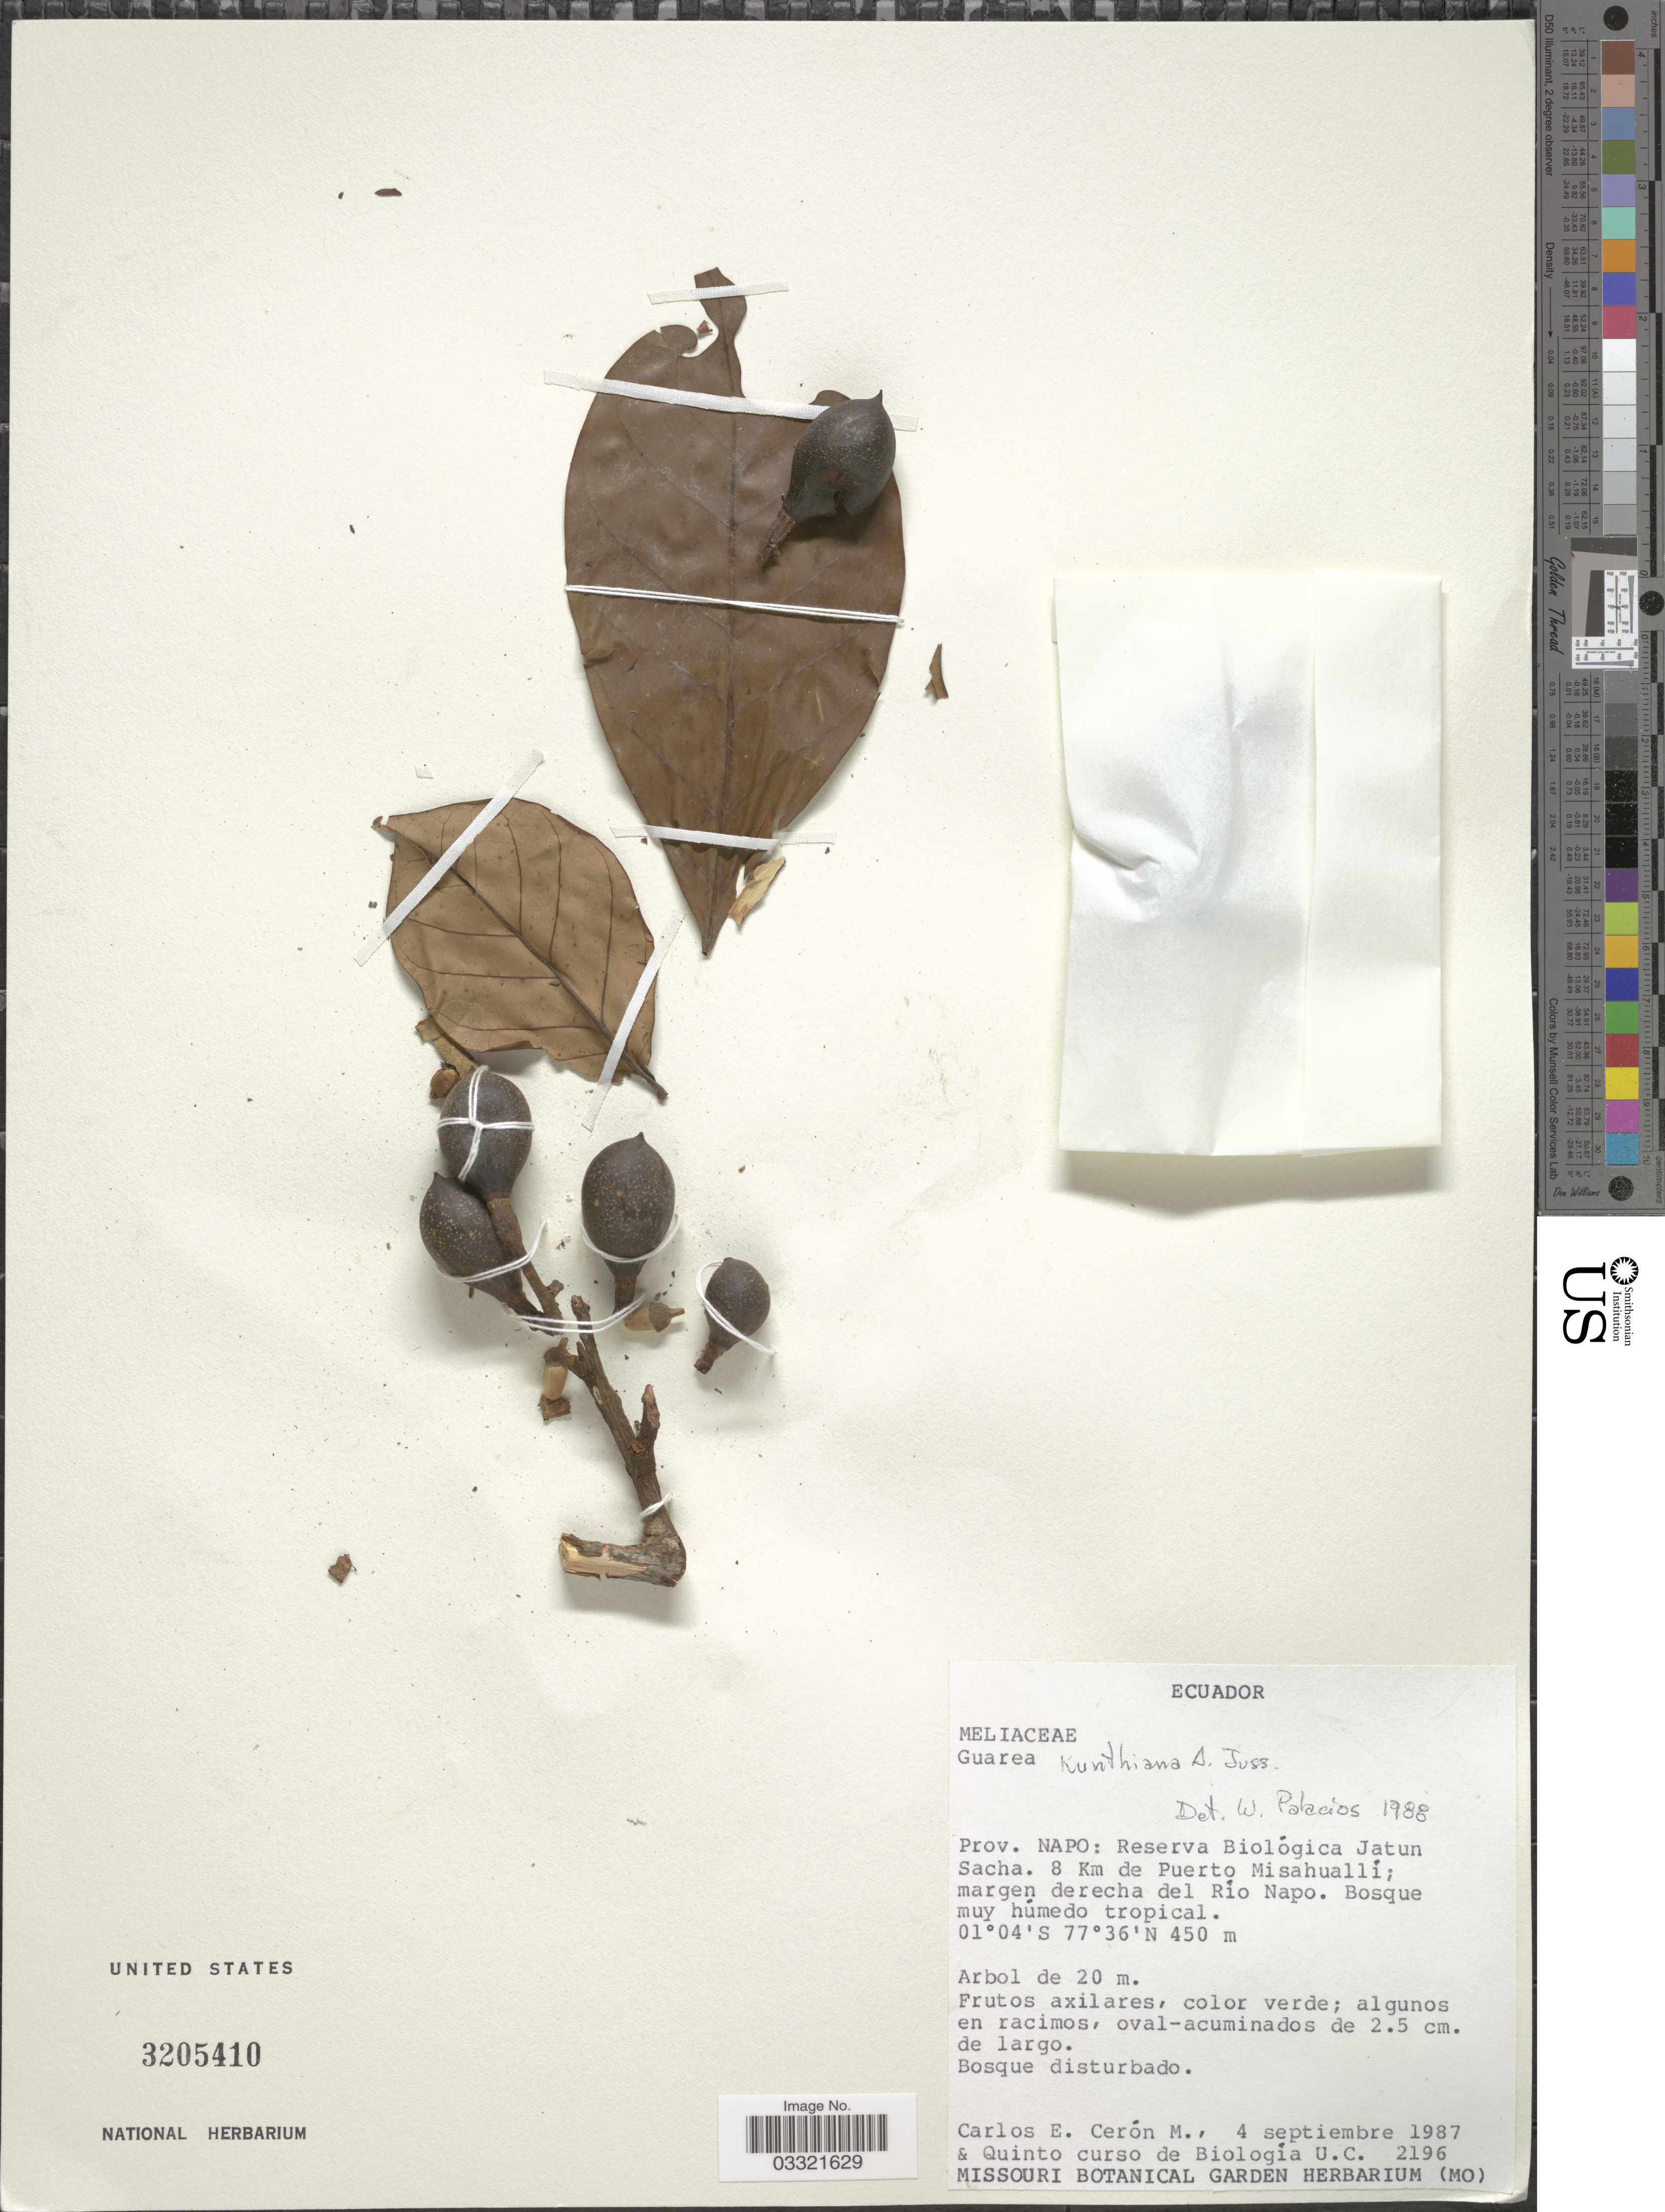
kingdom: Plantae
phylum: Tracheophyta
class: Magnoliopsida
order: Sapindales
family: Meliaceae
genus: Guarea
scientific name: Guarea kunthiana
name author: A. Juss.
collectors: C. E. Cerón M. & Quinto curso de Biologia U. C.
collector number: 2196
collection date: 1987-09-04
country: Ecuador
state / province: Napo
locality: Reserva Biológica Jatun Sacha. 8 Km de Puerto Misahuallí; margen derecha del Río Napo.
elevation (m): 450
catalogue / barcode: US 3205410